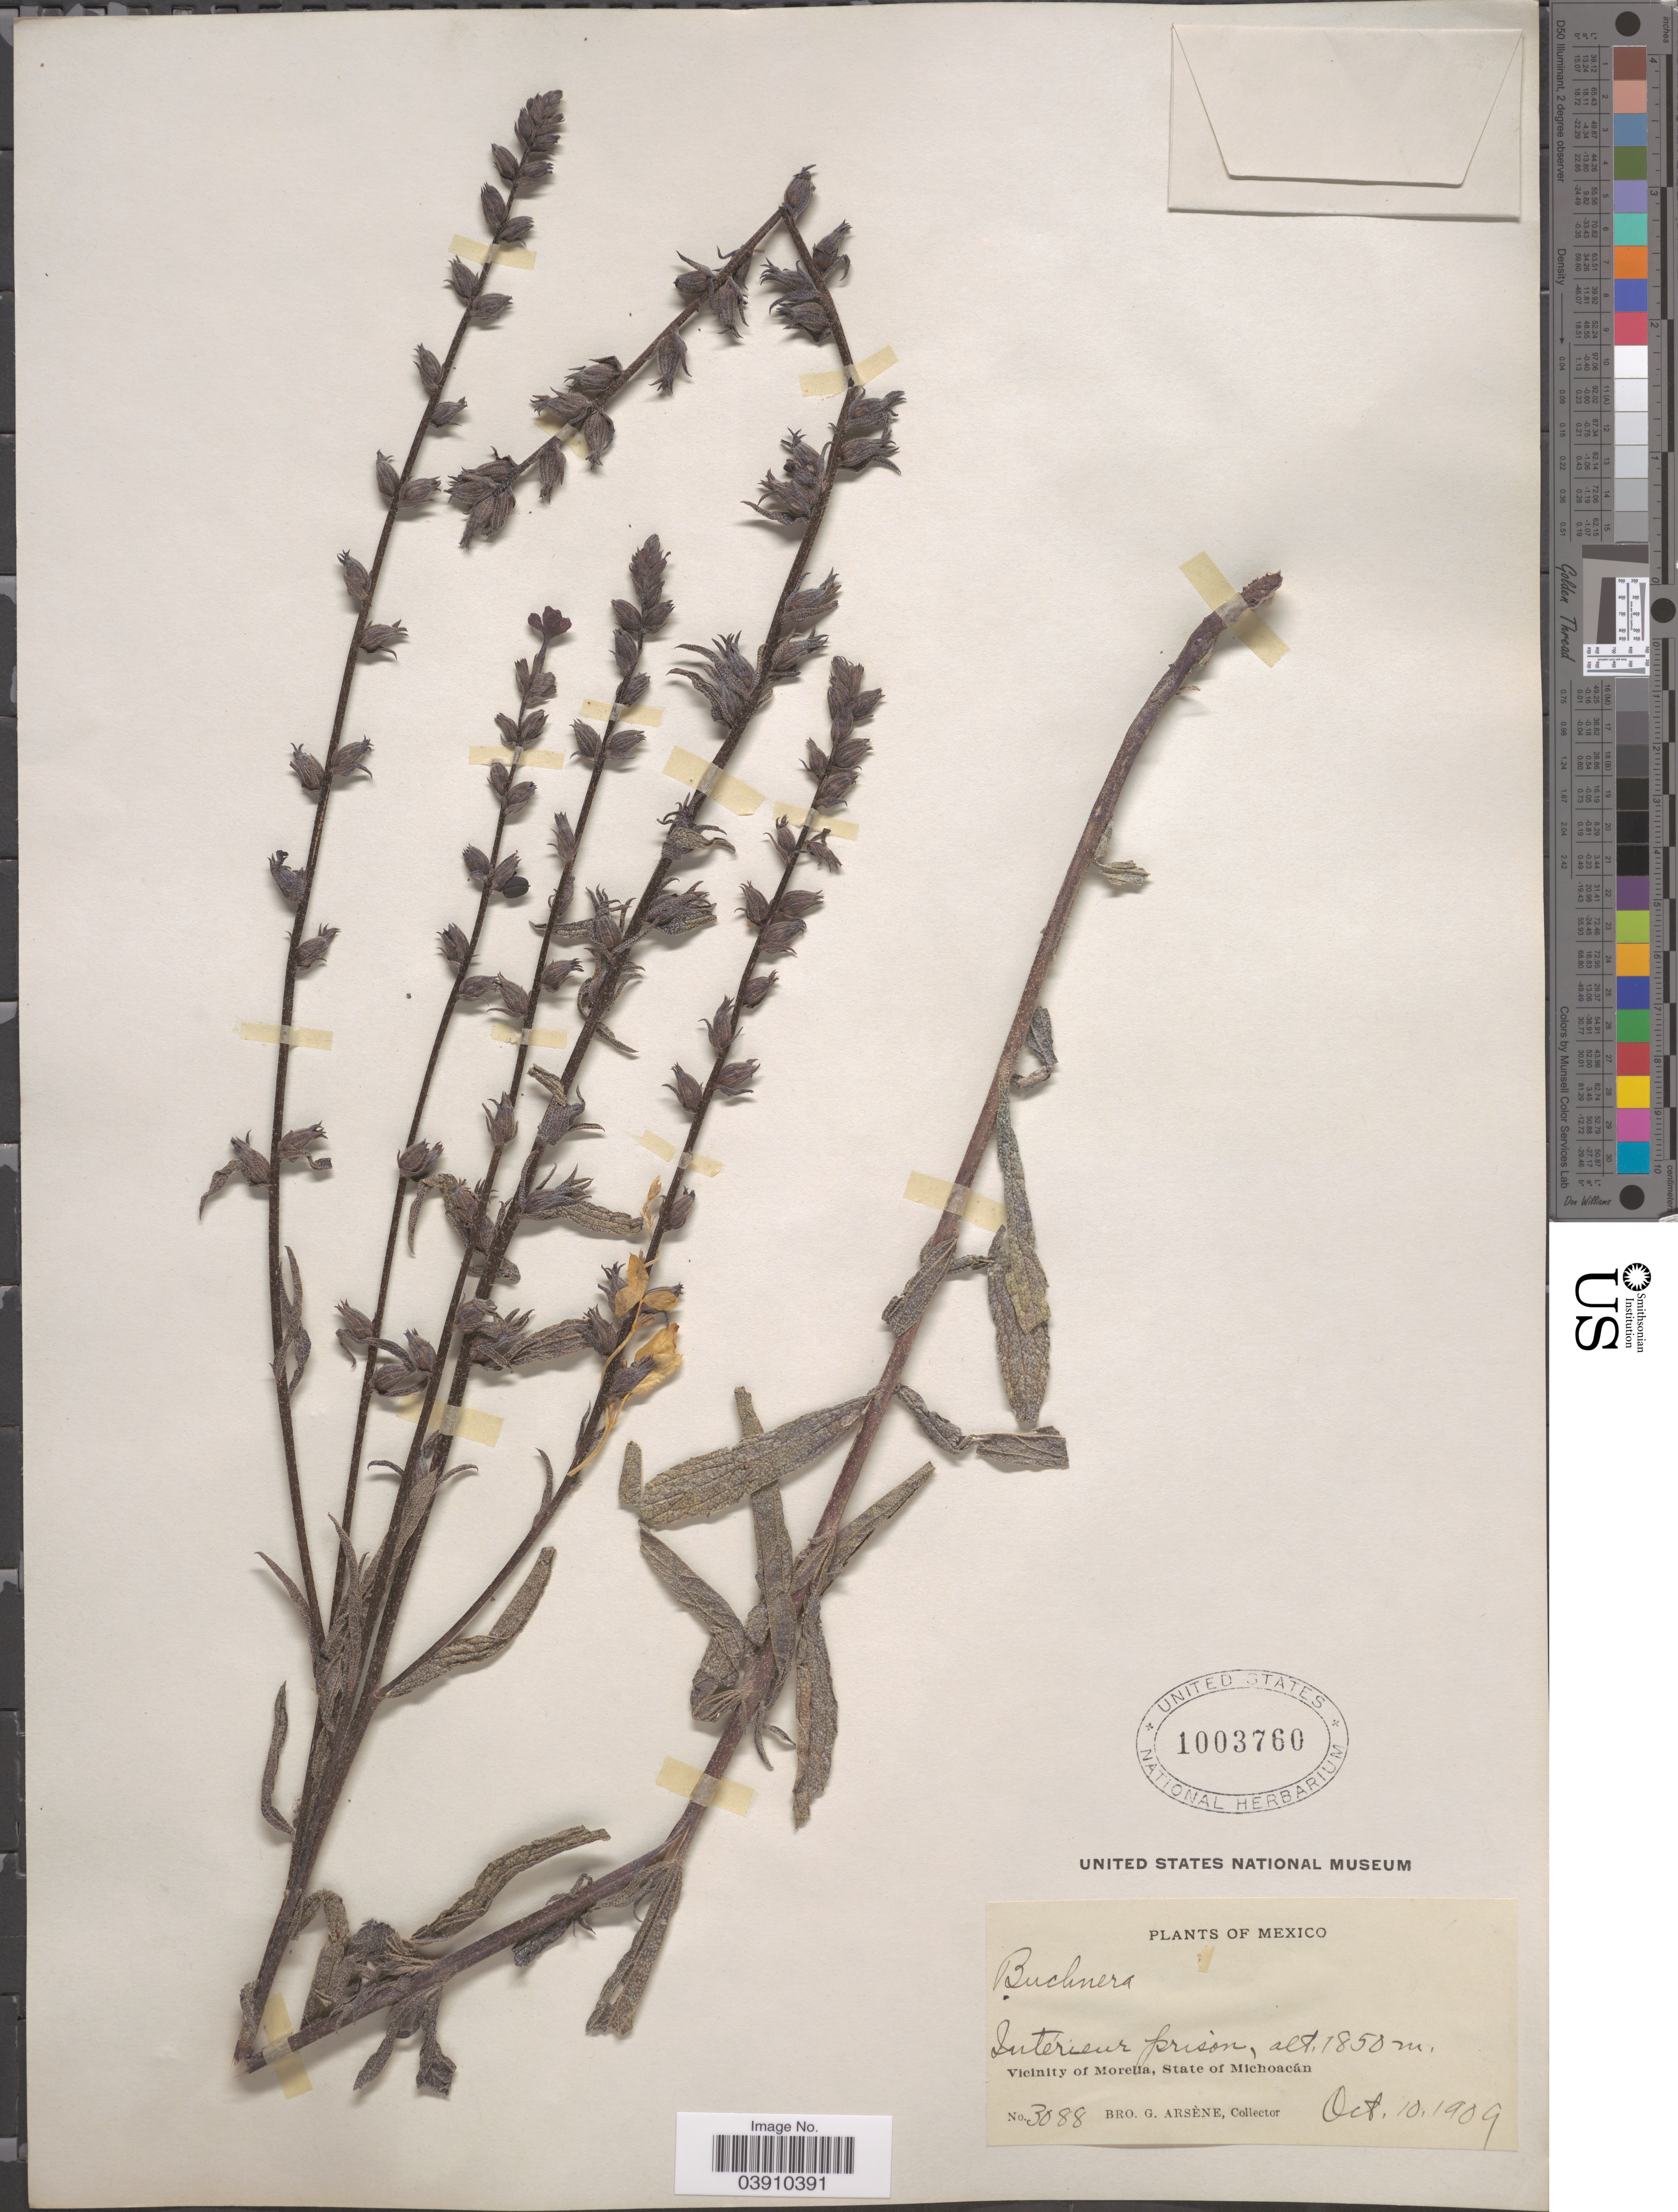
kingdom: Plantae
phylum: Tracheophyta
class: Magnoliopsida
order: Lamiales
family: Orobanchaceae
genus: Buchnera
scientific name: Buchnera pusilla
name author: Kunth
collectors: Bro. G. Arsène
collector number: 3088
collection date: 1909-10-10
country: Mexico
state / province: Michoacán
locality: Intérieur prison, Vicinity of Morelia.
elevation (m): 1850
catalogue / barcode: US 1003760